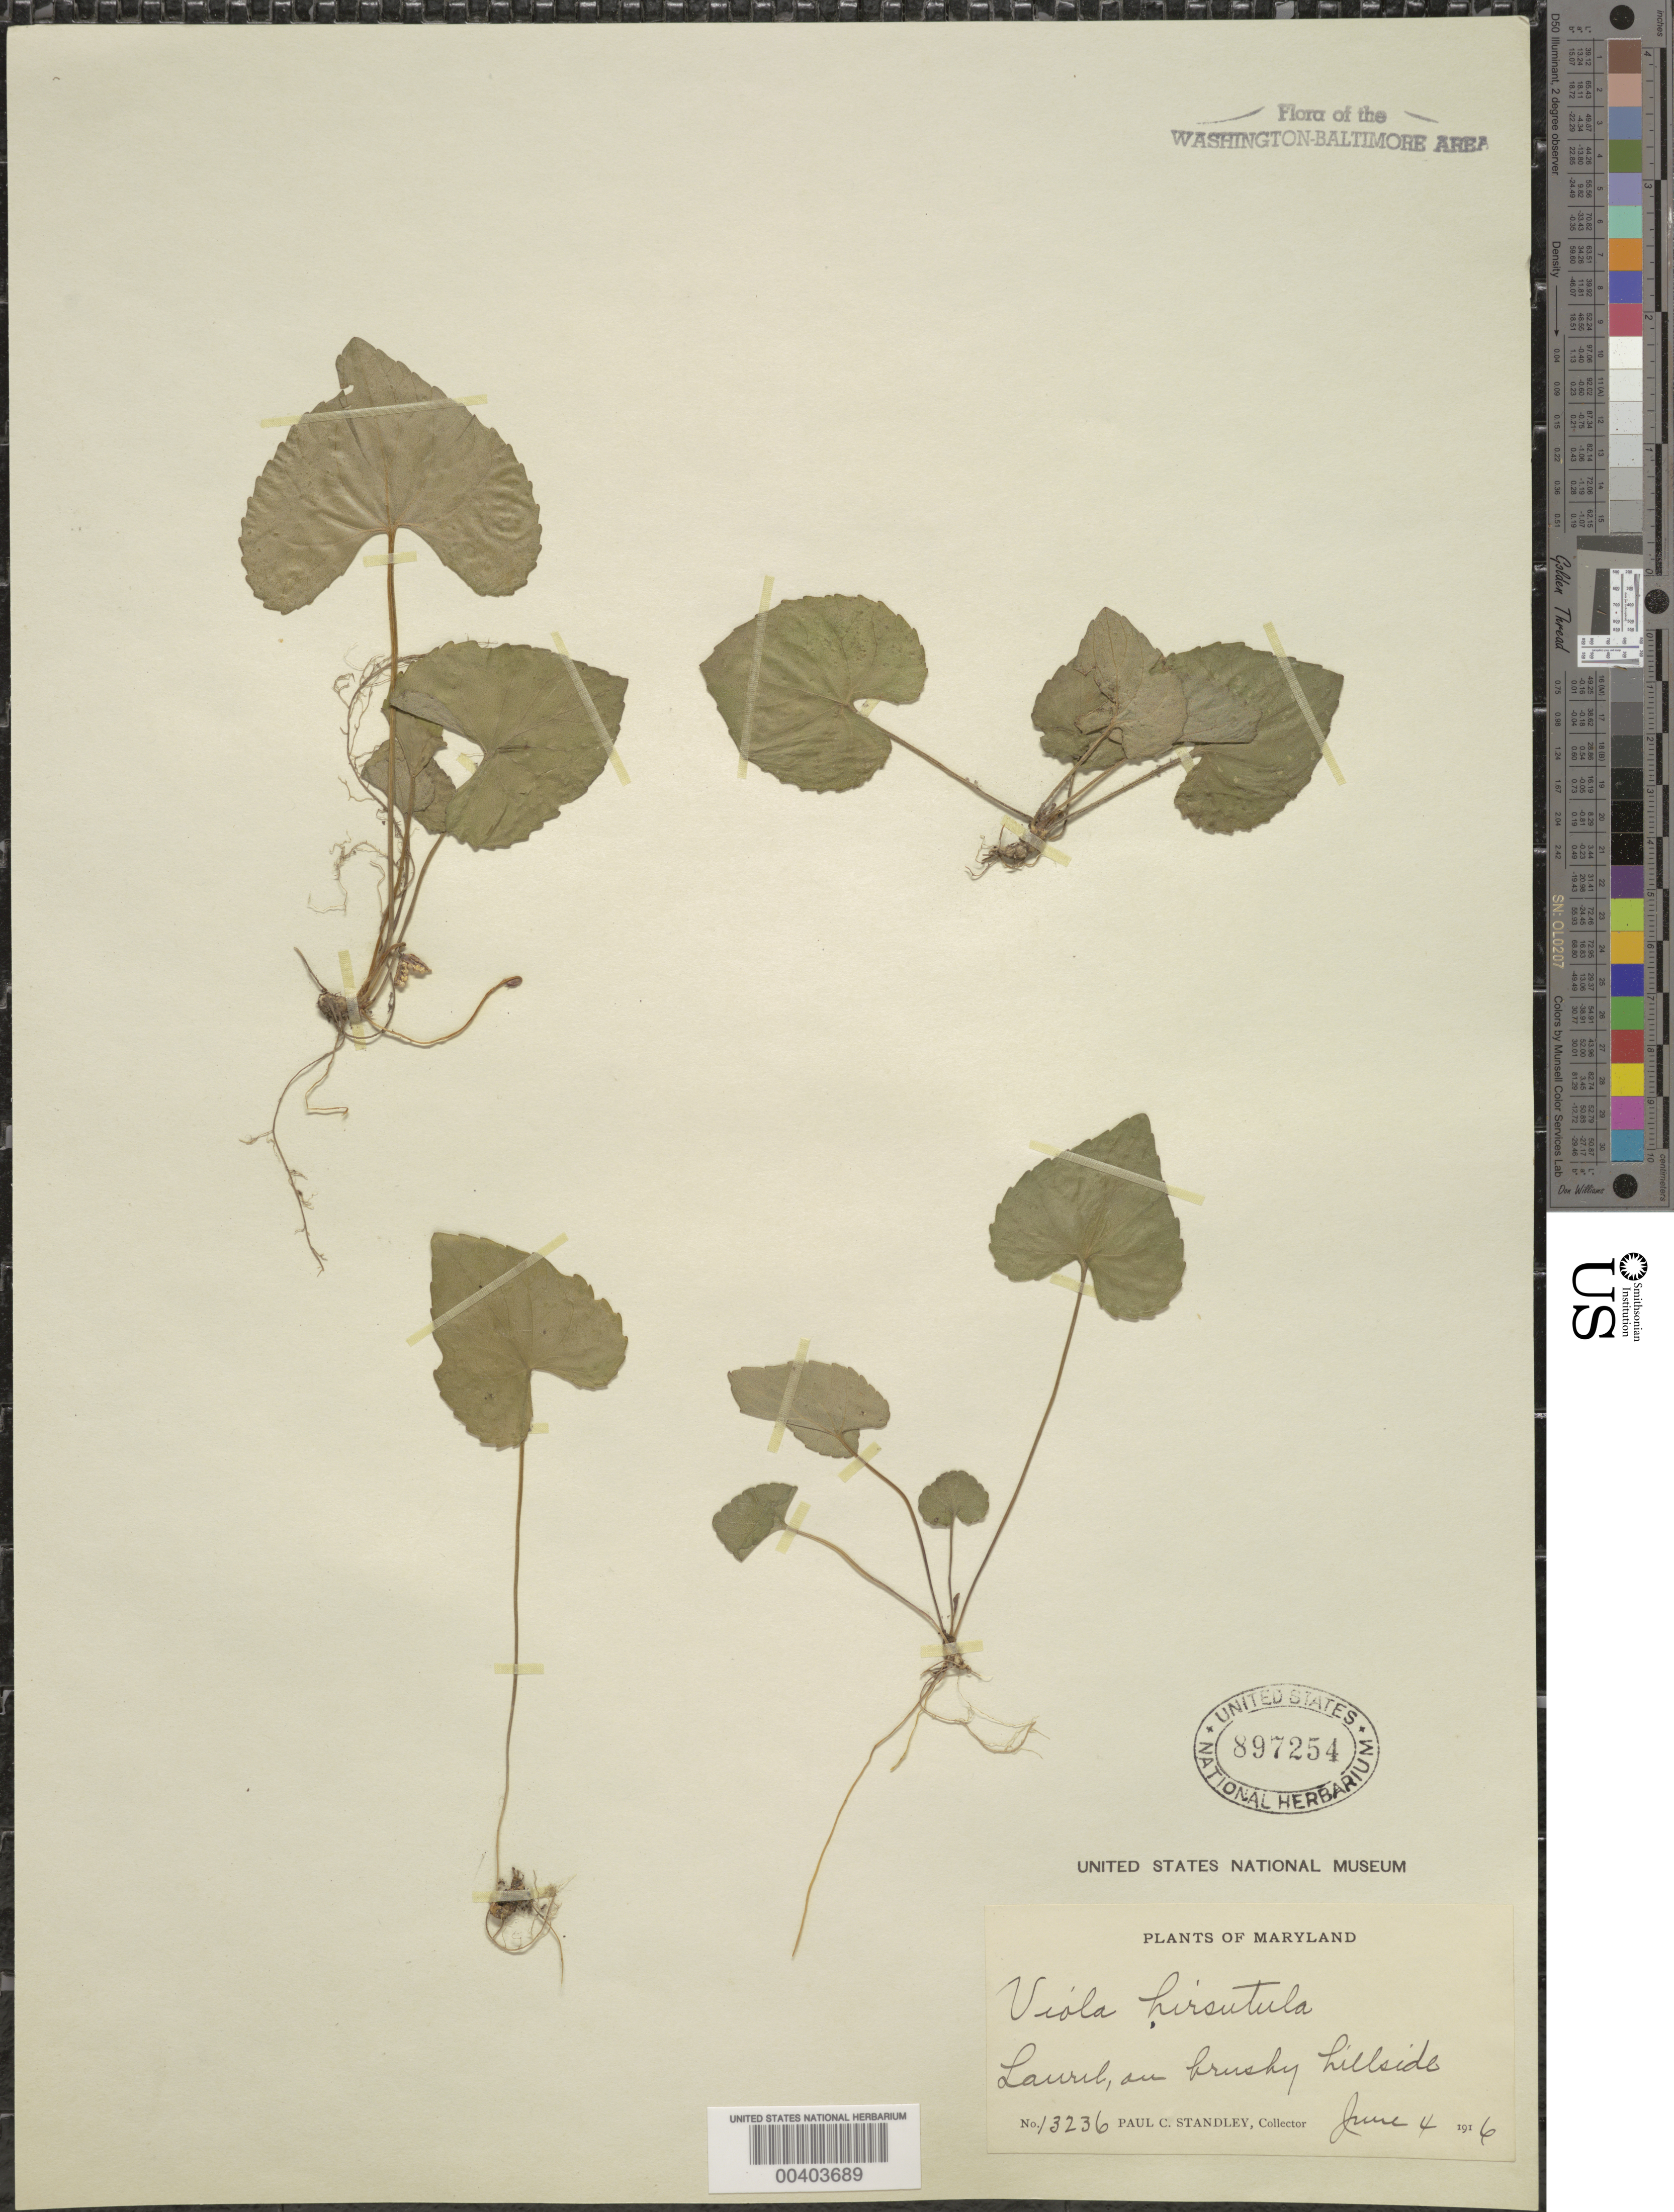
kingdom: Plantae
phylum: Tracheophyta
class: Magnoliopsida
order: Malpighiales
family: Violaceae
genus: Viola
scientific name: Viola hirsutula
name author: Brainerd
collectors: P. C. Standley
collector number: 13236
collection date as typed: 04 Jun 1916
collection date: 1916-06-04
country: United States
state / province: Maryland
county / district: Prince George's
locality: Laurel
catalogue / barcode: US 897254